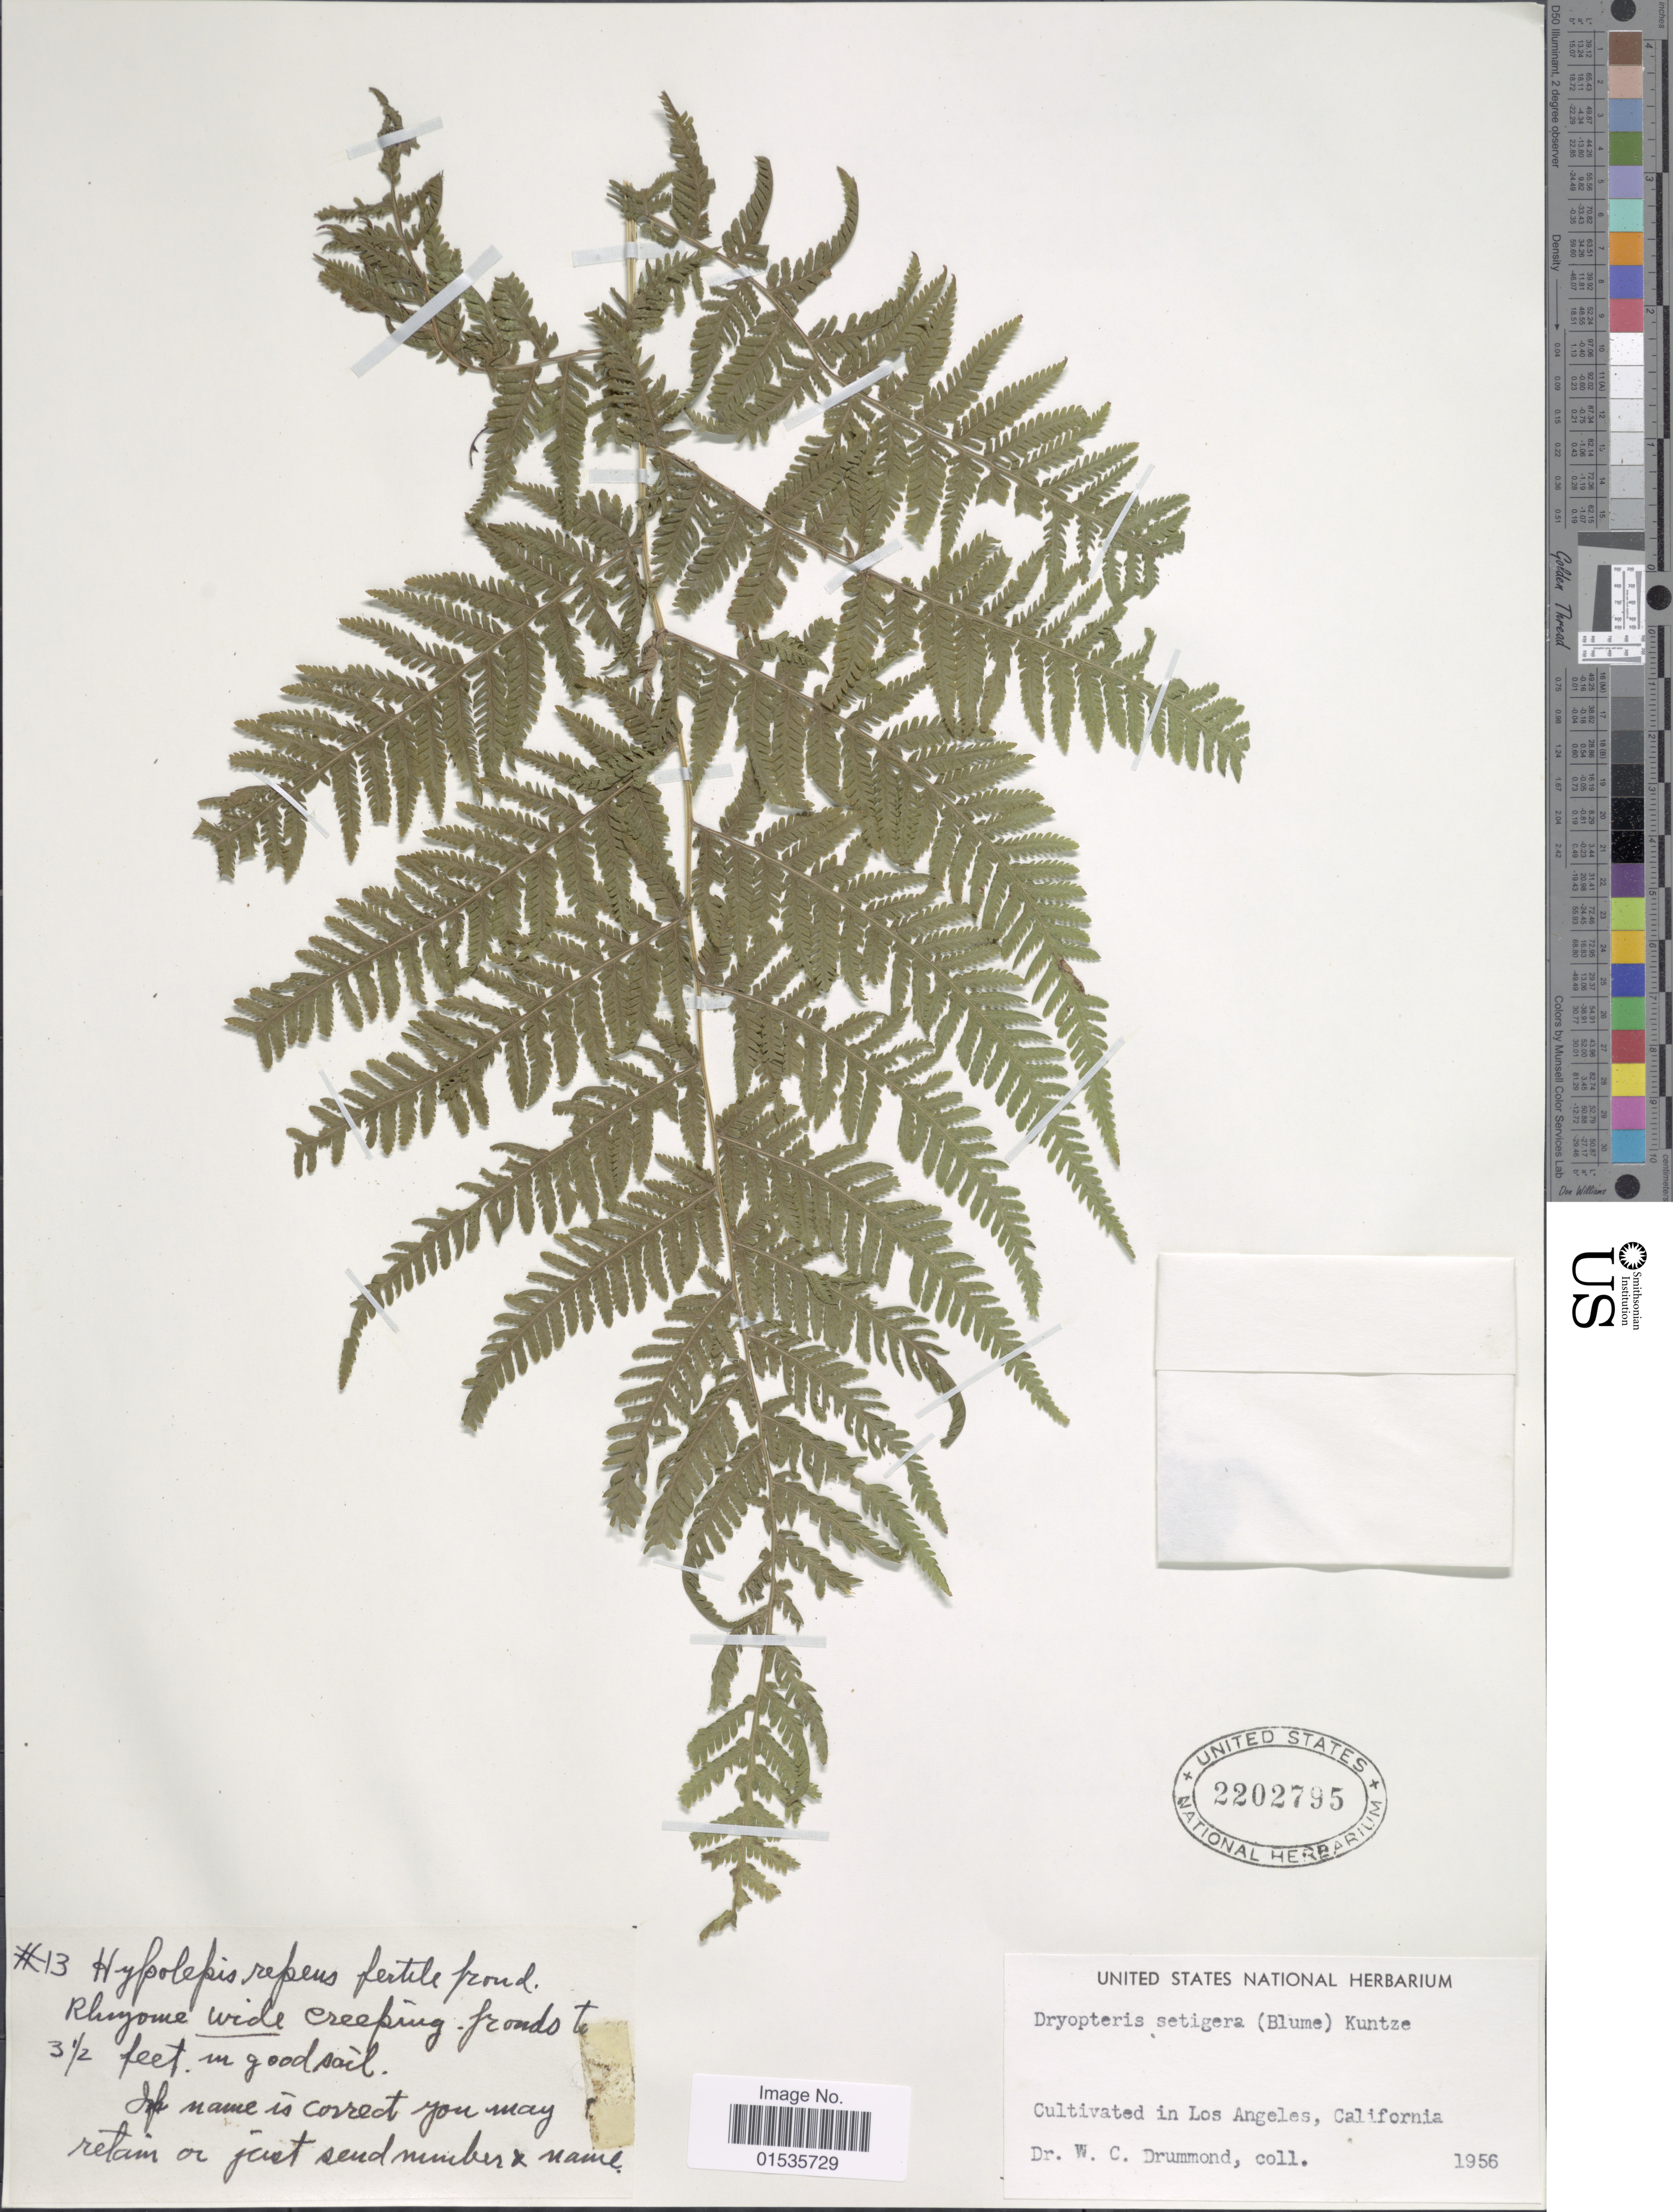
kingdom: Plantae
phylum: Tracheophyta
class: Polypodiopsida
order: Polypodiales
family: Thelypteridaceae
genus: Macrothelypteris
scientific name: Macrothelypteris torresiana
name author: (Gaudich.) Ching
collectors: W. Drummond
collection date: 1956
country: United States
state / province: California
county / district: Los Angeles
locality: In Los Angeles, California.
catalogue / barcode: US 2202795